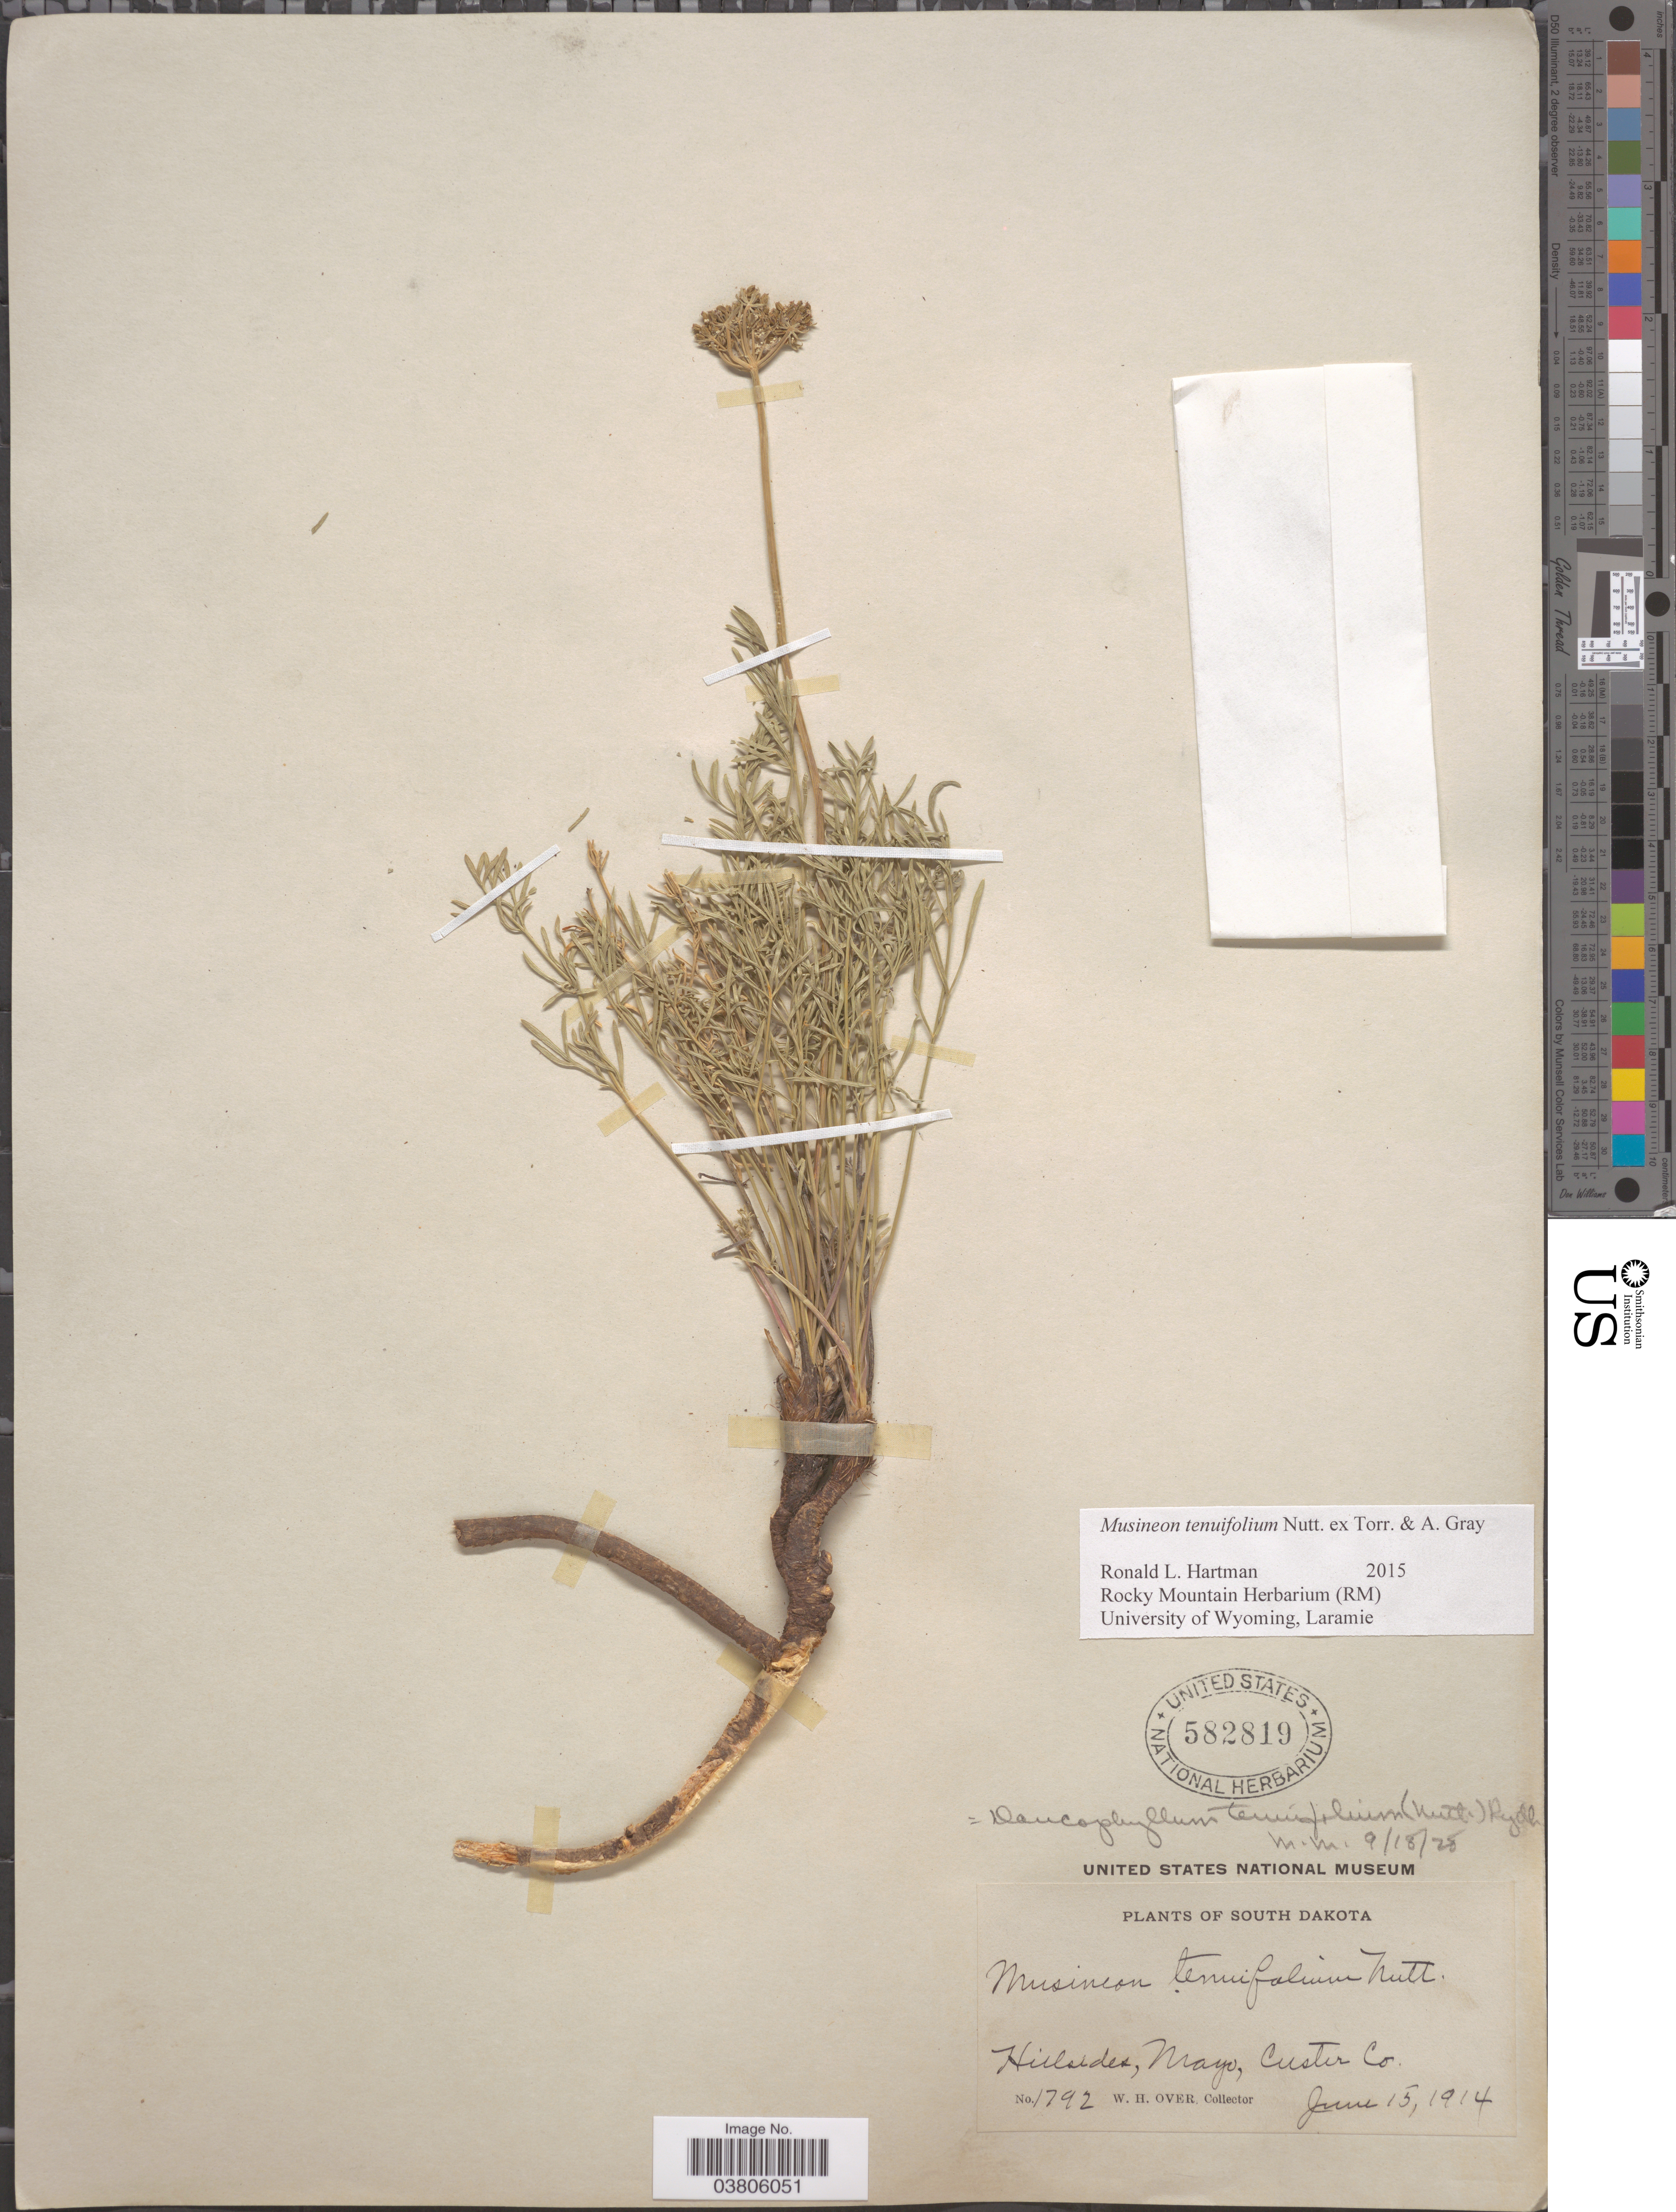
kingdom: Plantae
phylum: Tracheophyta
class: Magnoliopsida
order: Apiales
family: Apiaceae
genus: Musineon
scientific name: Musineon tenuifolium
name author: Nutt.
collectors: W. Over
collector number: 1792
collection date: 1914-06-15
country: United States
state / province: South Dakota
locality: Hillsides, Mayo, Custer Co.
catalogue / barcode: US 582819